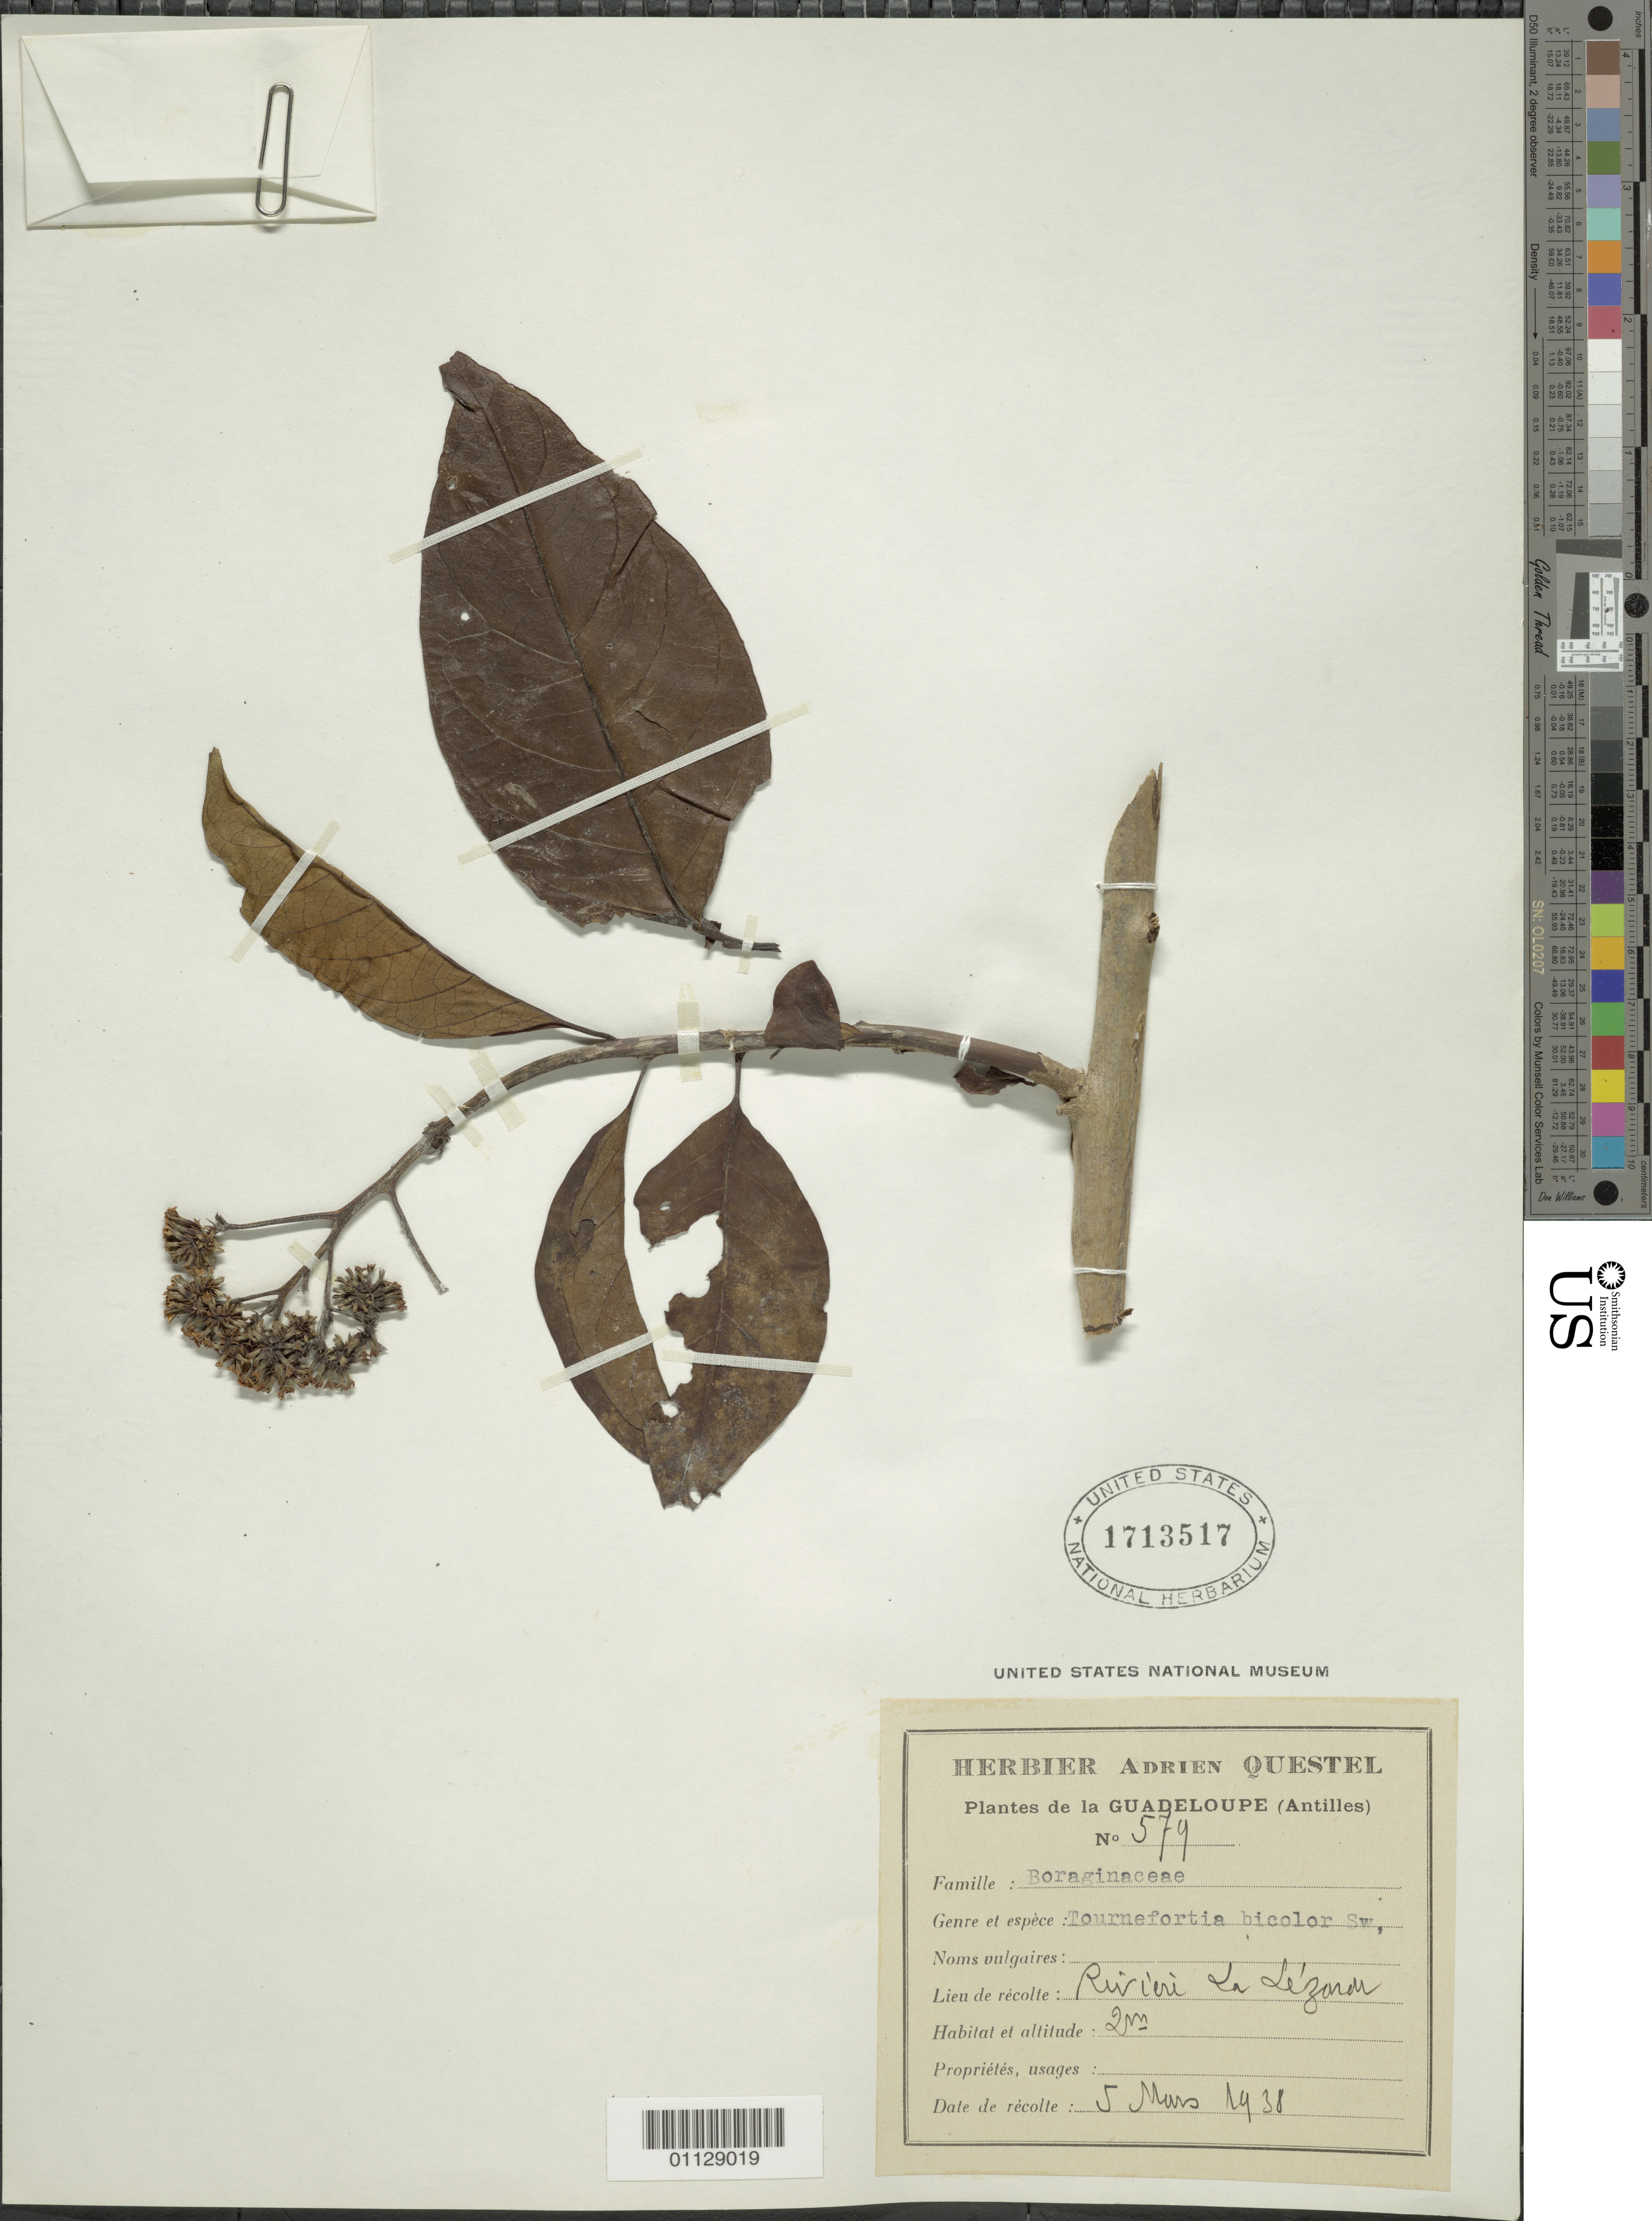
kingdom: Plantae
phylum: Tracheophyta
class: Magnoliopsida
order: Boraginales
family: Heliotropiaceae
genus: Tournefortia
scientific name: Tournefortia bicolor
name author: Sw.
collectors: A. Questel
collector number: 579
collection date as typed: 05 Mar 1938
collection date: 1938-03-05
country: Guadeloupe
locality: Ririeri La Regarda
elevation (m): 2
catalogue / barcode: US 1713517